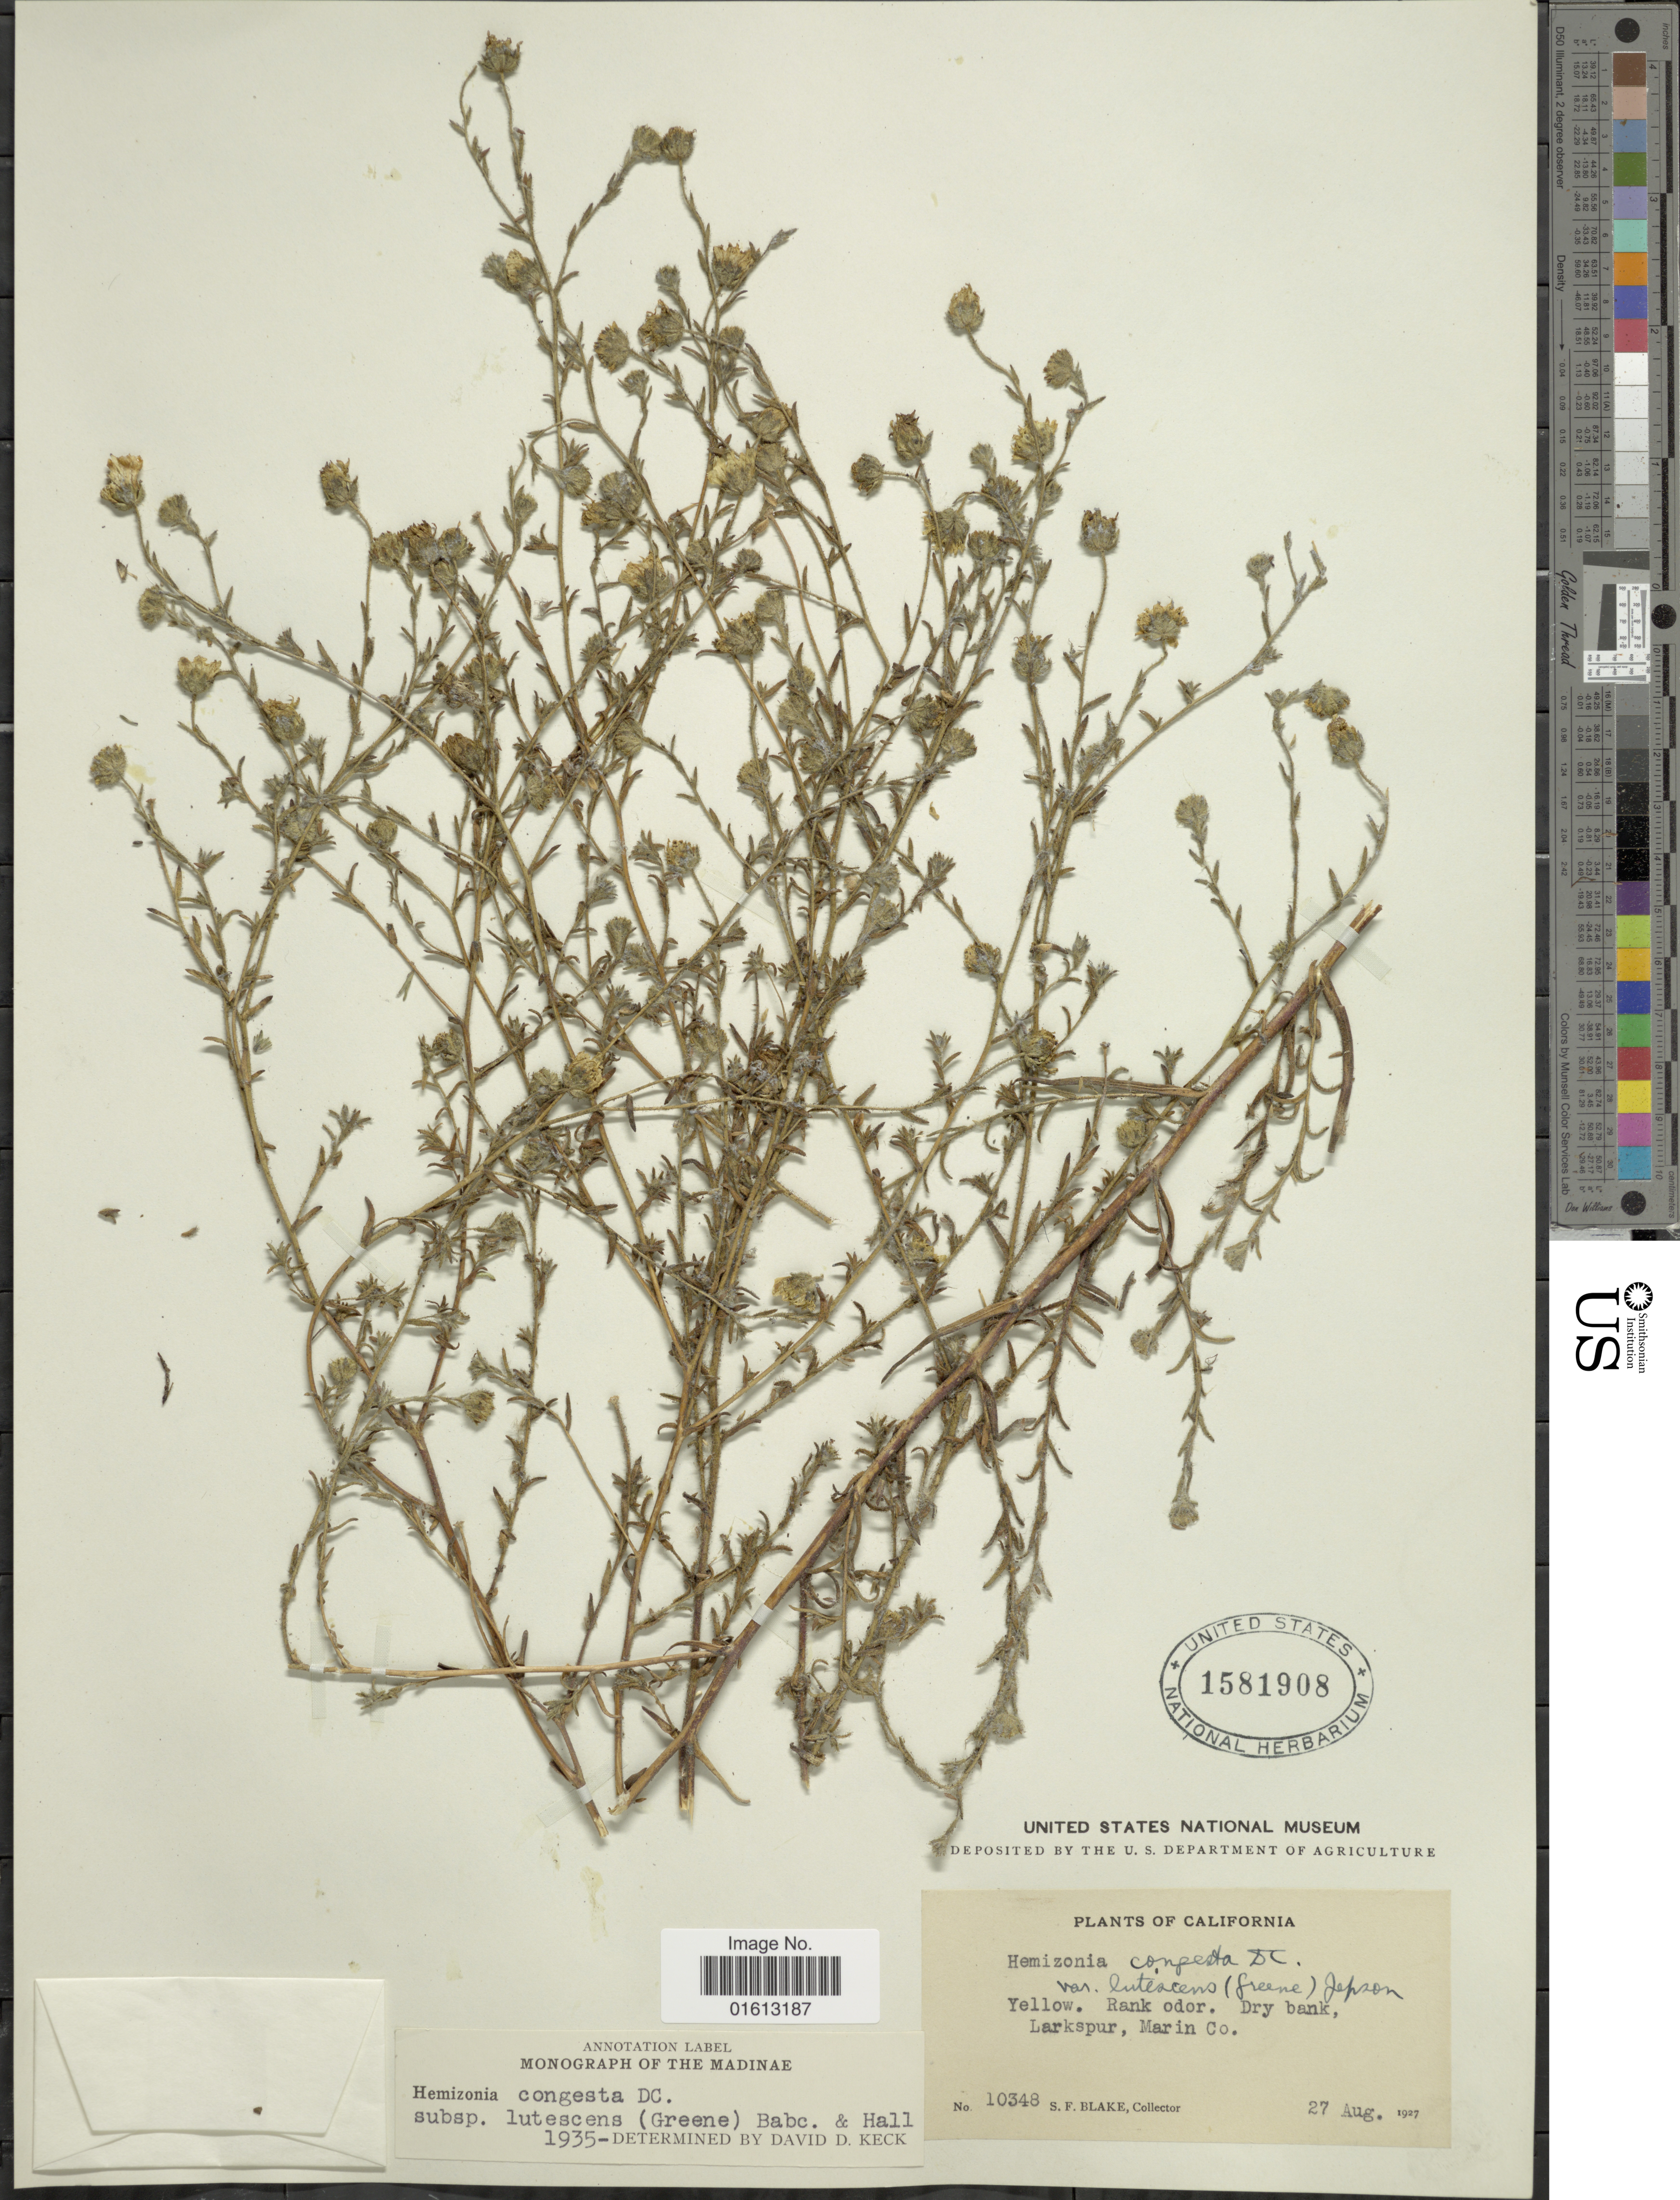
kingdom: Plantae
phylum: Tracheophyta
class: Magnoliopsida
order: Asterales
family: Asteraceae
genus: Hemizonia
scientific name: Hemizonia congesta subsp. lutescens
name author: (Greene) Babc. & H.M. Hall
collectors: S. Blake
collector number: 10348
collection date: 1927-08-27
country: United States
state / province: California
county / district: Marin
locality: Rank odor, Dry bank, Larkspur, Marin Co.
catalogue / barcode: US 1581908